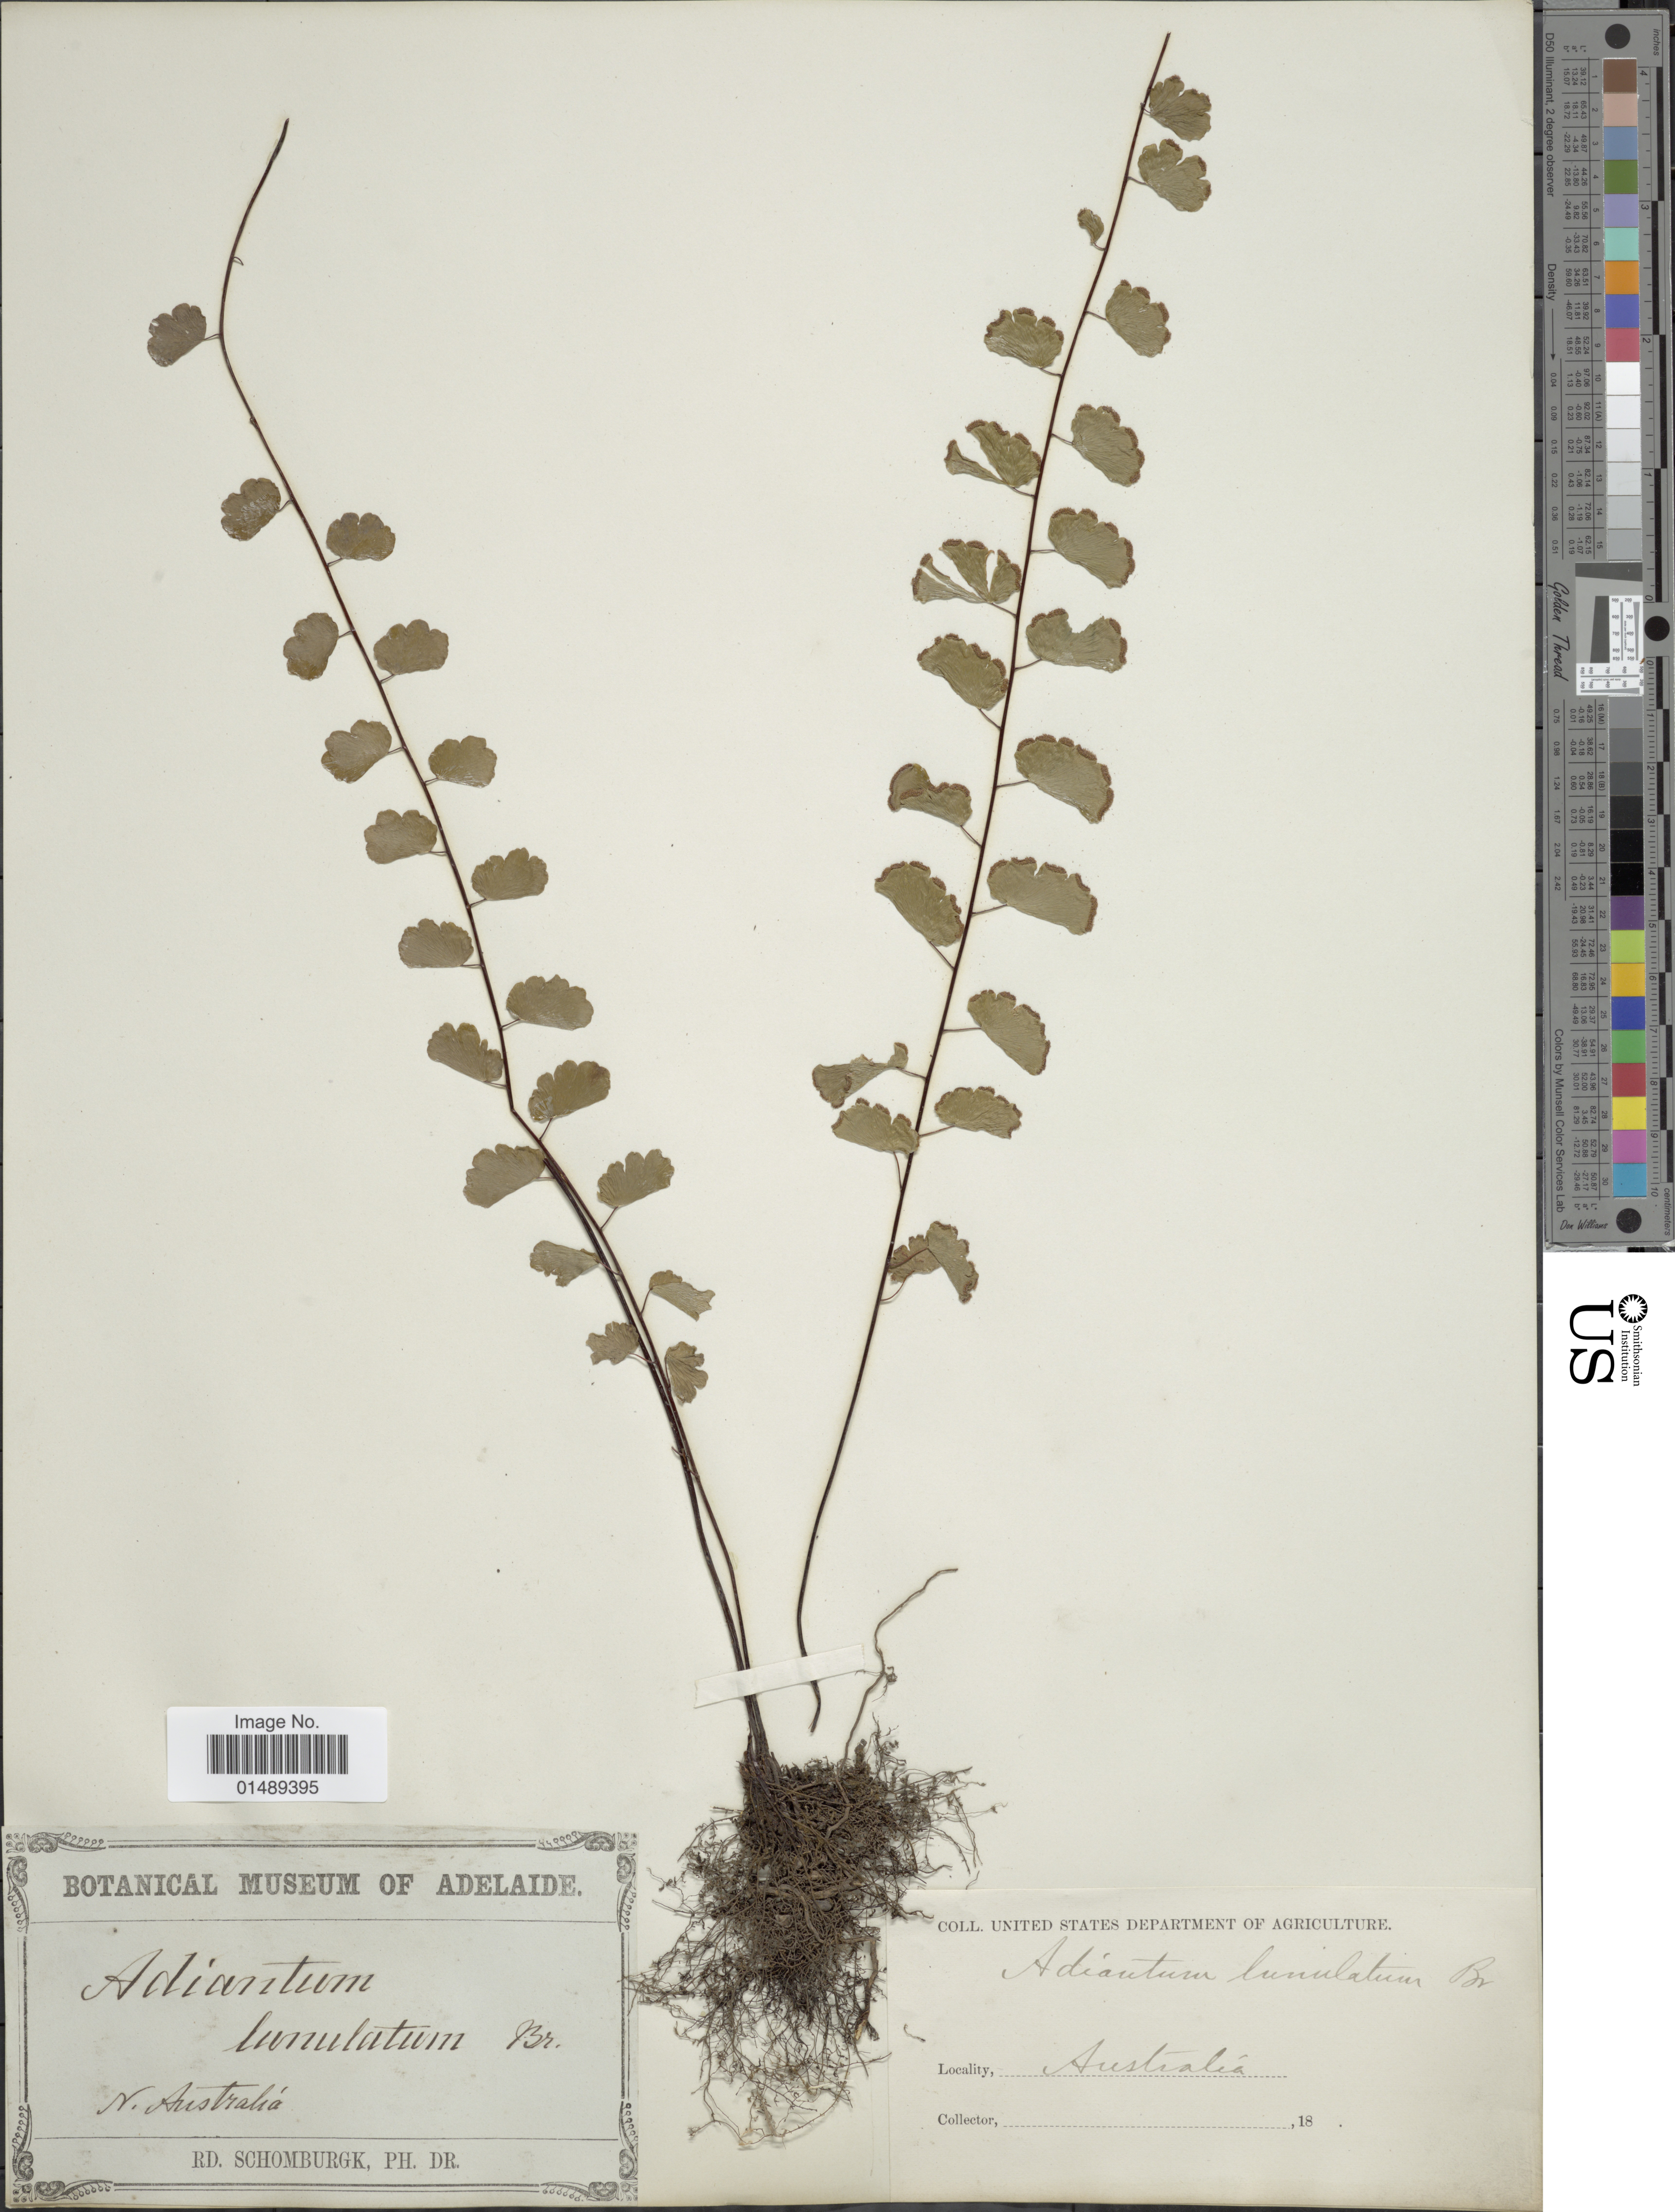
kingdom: Plantae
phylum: Tracheophyta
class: Polypodiopsida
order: Polypodiales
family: Pteridaceae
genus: Adiantum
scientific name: Adiantum philippense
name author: L.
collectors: -- Schomburgk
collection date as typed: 18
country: Australia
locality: N. Australia